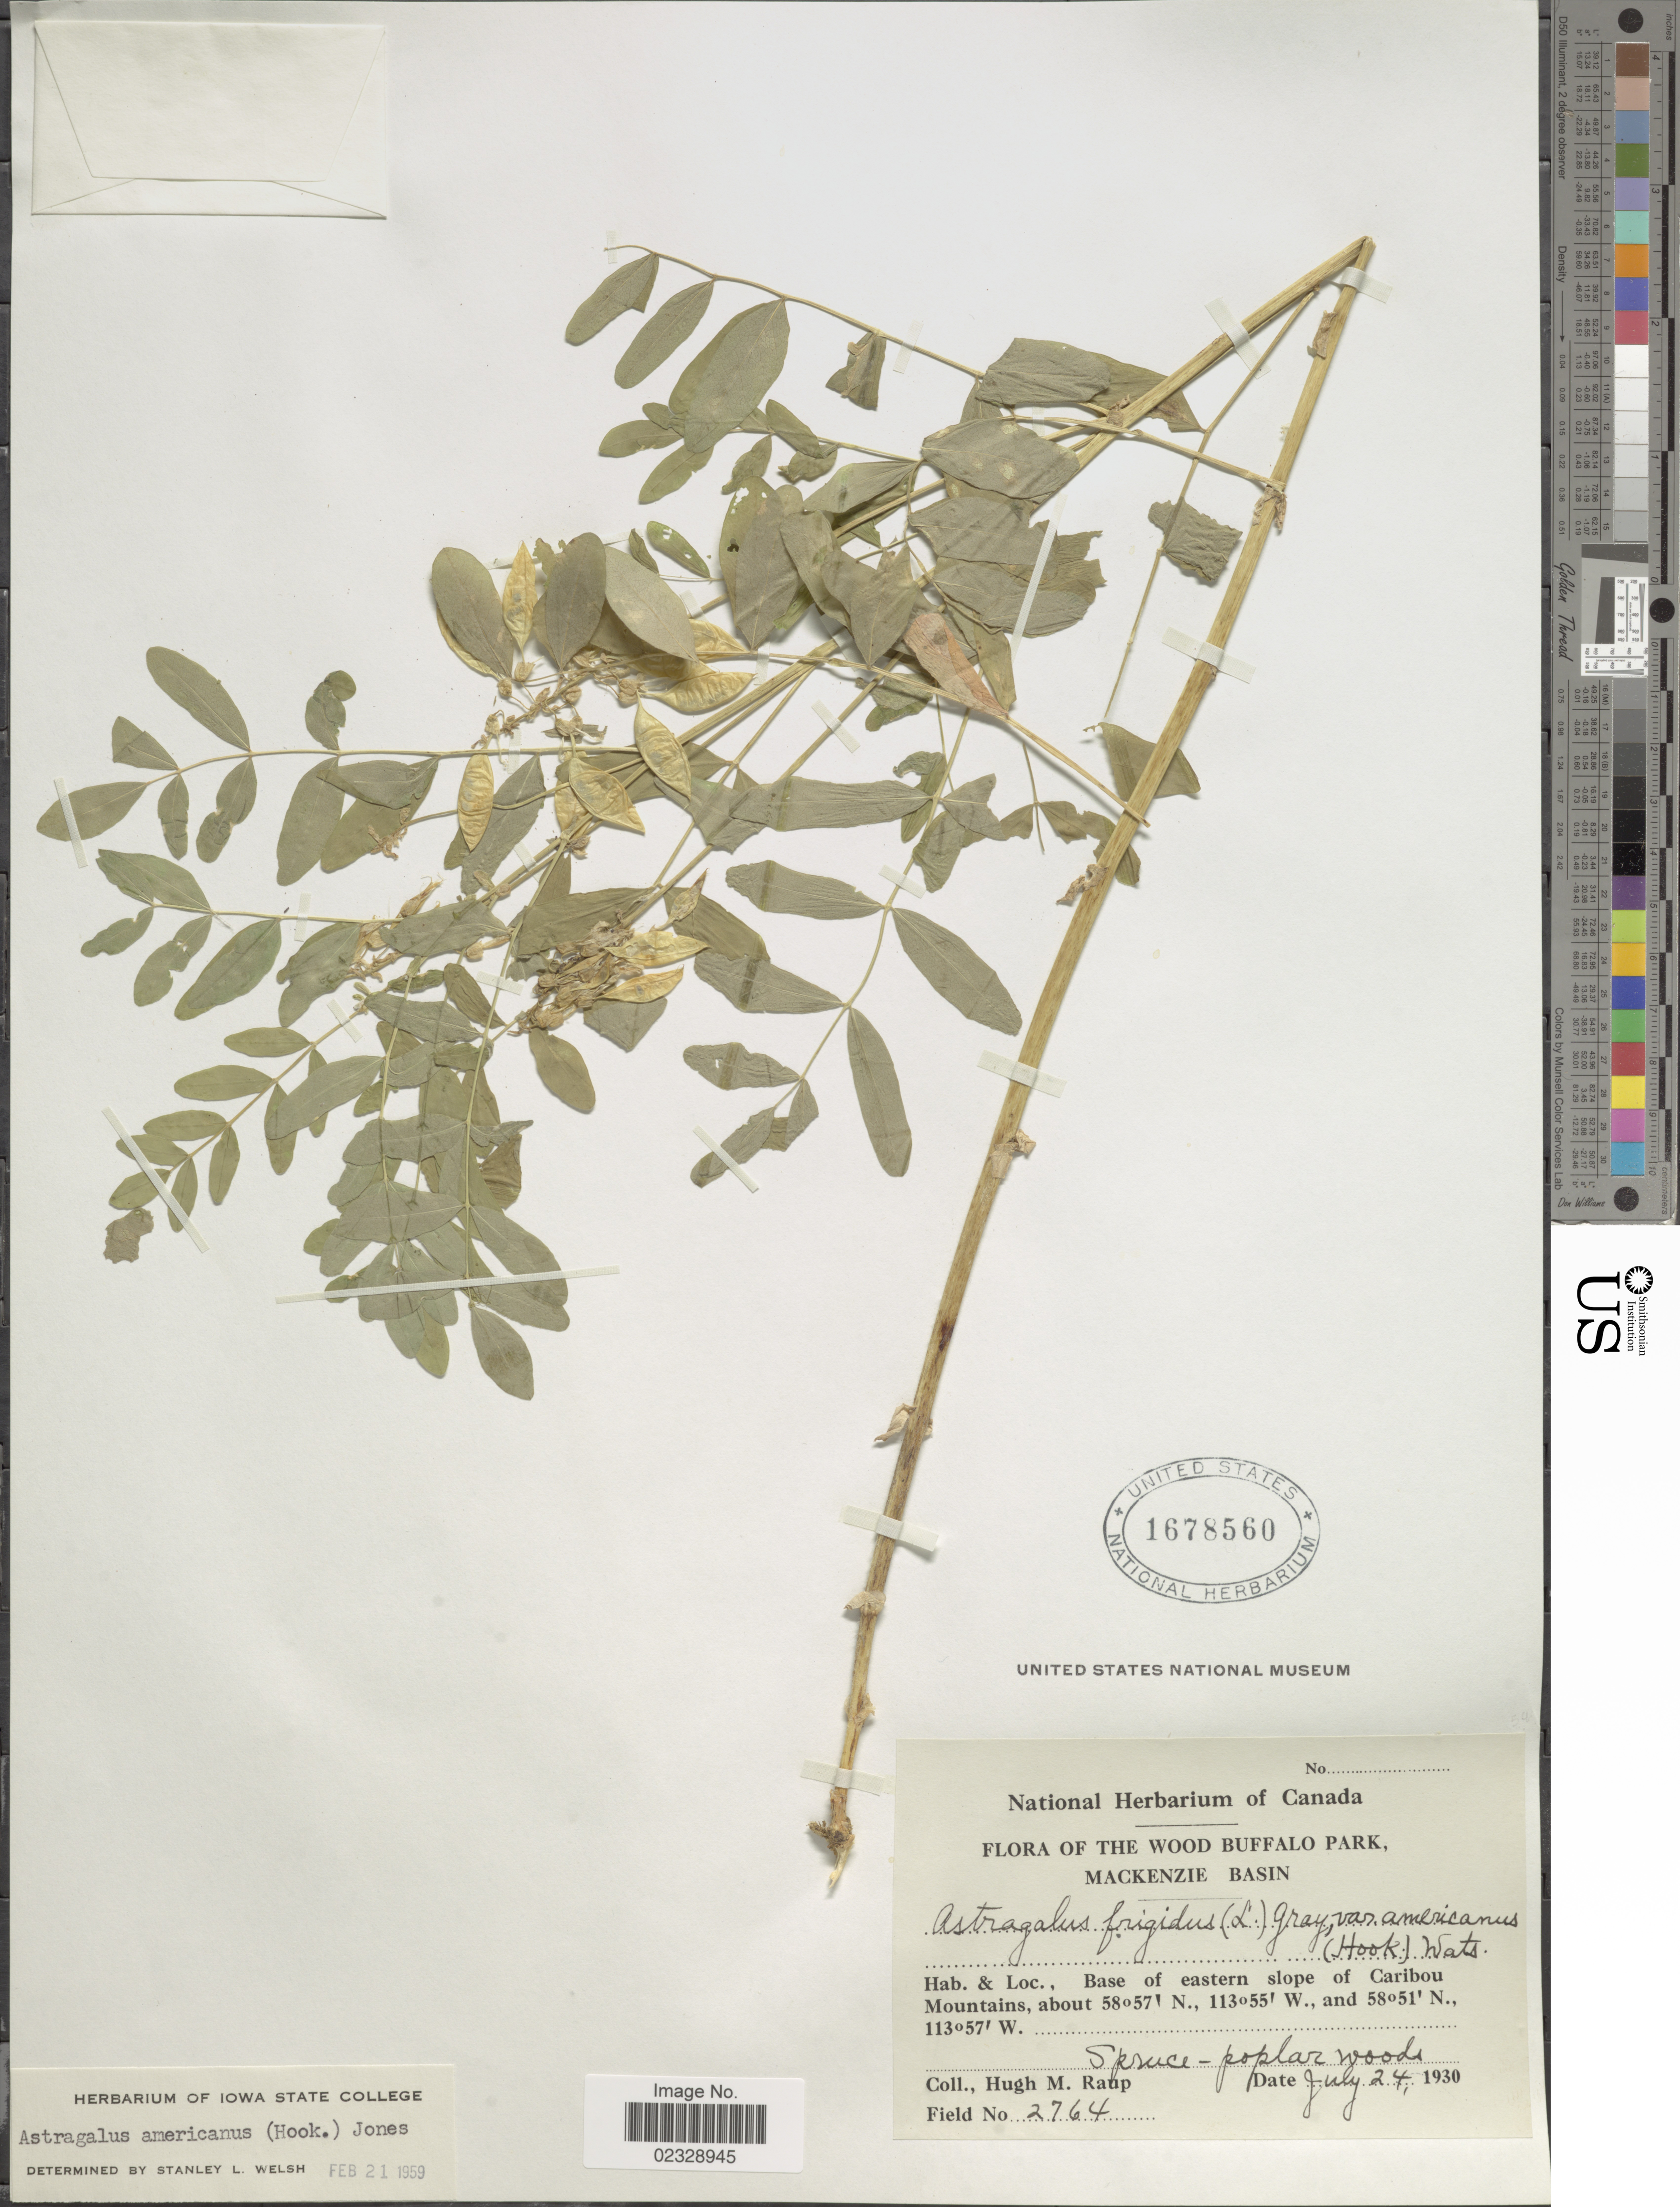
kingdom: Plantae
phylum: Tracheophyta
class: Magnoliopsida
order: Fabales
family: Fabaceae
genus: Astragalus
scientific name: Astragalus americanus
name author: (Hook.) M.E. Jones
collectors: H. Raup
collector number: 2764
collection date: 1930-07-24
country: Canada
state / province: Alberta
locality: The Wood Buffalo Park Mackenzie Basin, Base of eastern slope of Caribo Mountains, Spruce-poplar woods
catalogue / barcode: US 1678560